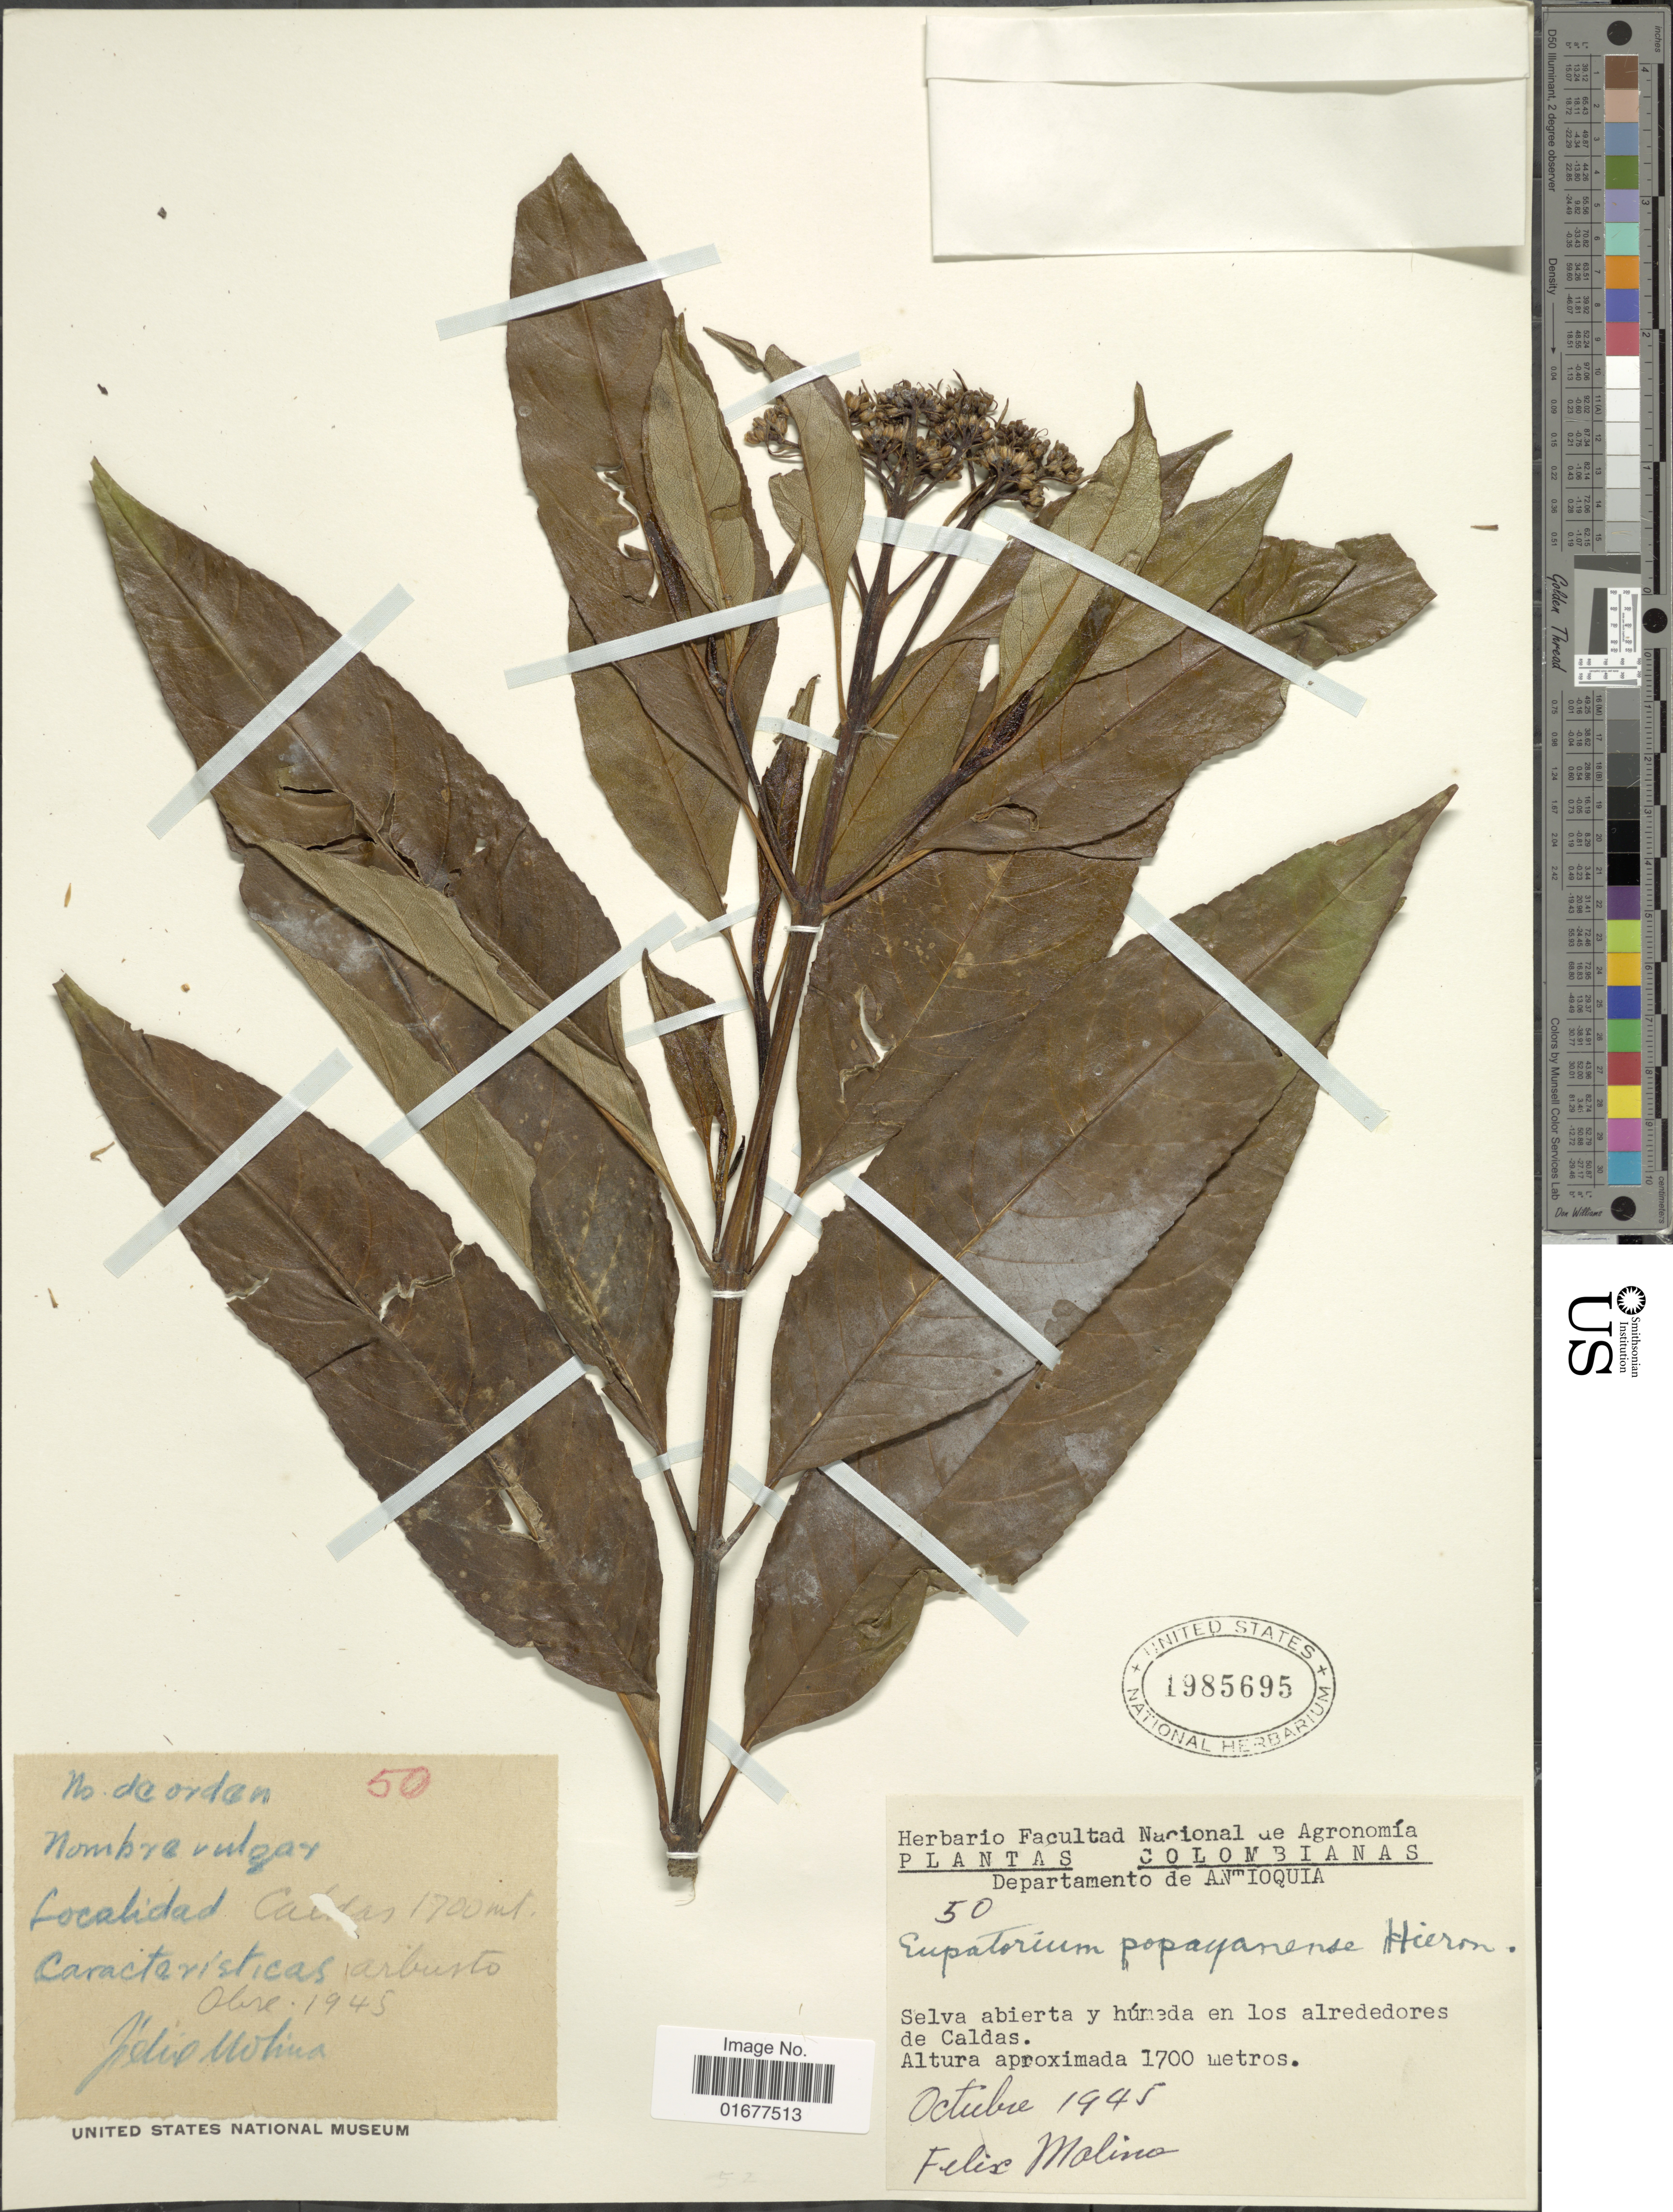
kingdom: Plantae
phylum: Tracheophyta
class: Magnoliopsida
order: Asterales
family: Asteraceae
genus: Ageratina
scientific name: Ageratina popayanensis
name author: (H. Rob.) R.M. King & H. Rob.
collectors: F. Molina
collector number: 50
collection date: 1995-10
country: Colombia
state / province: Antioquia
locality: Selva abierta y humeda en los alrededores de Caldas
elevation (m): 1700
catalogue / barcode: US 1985695